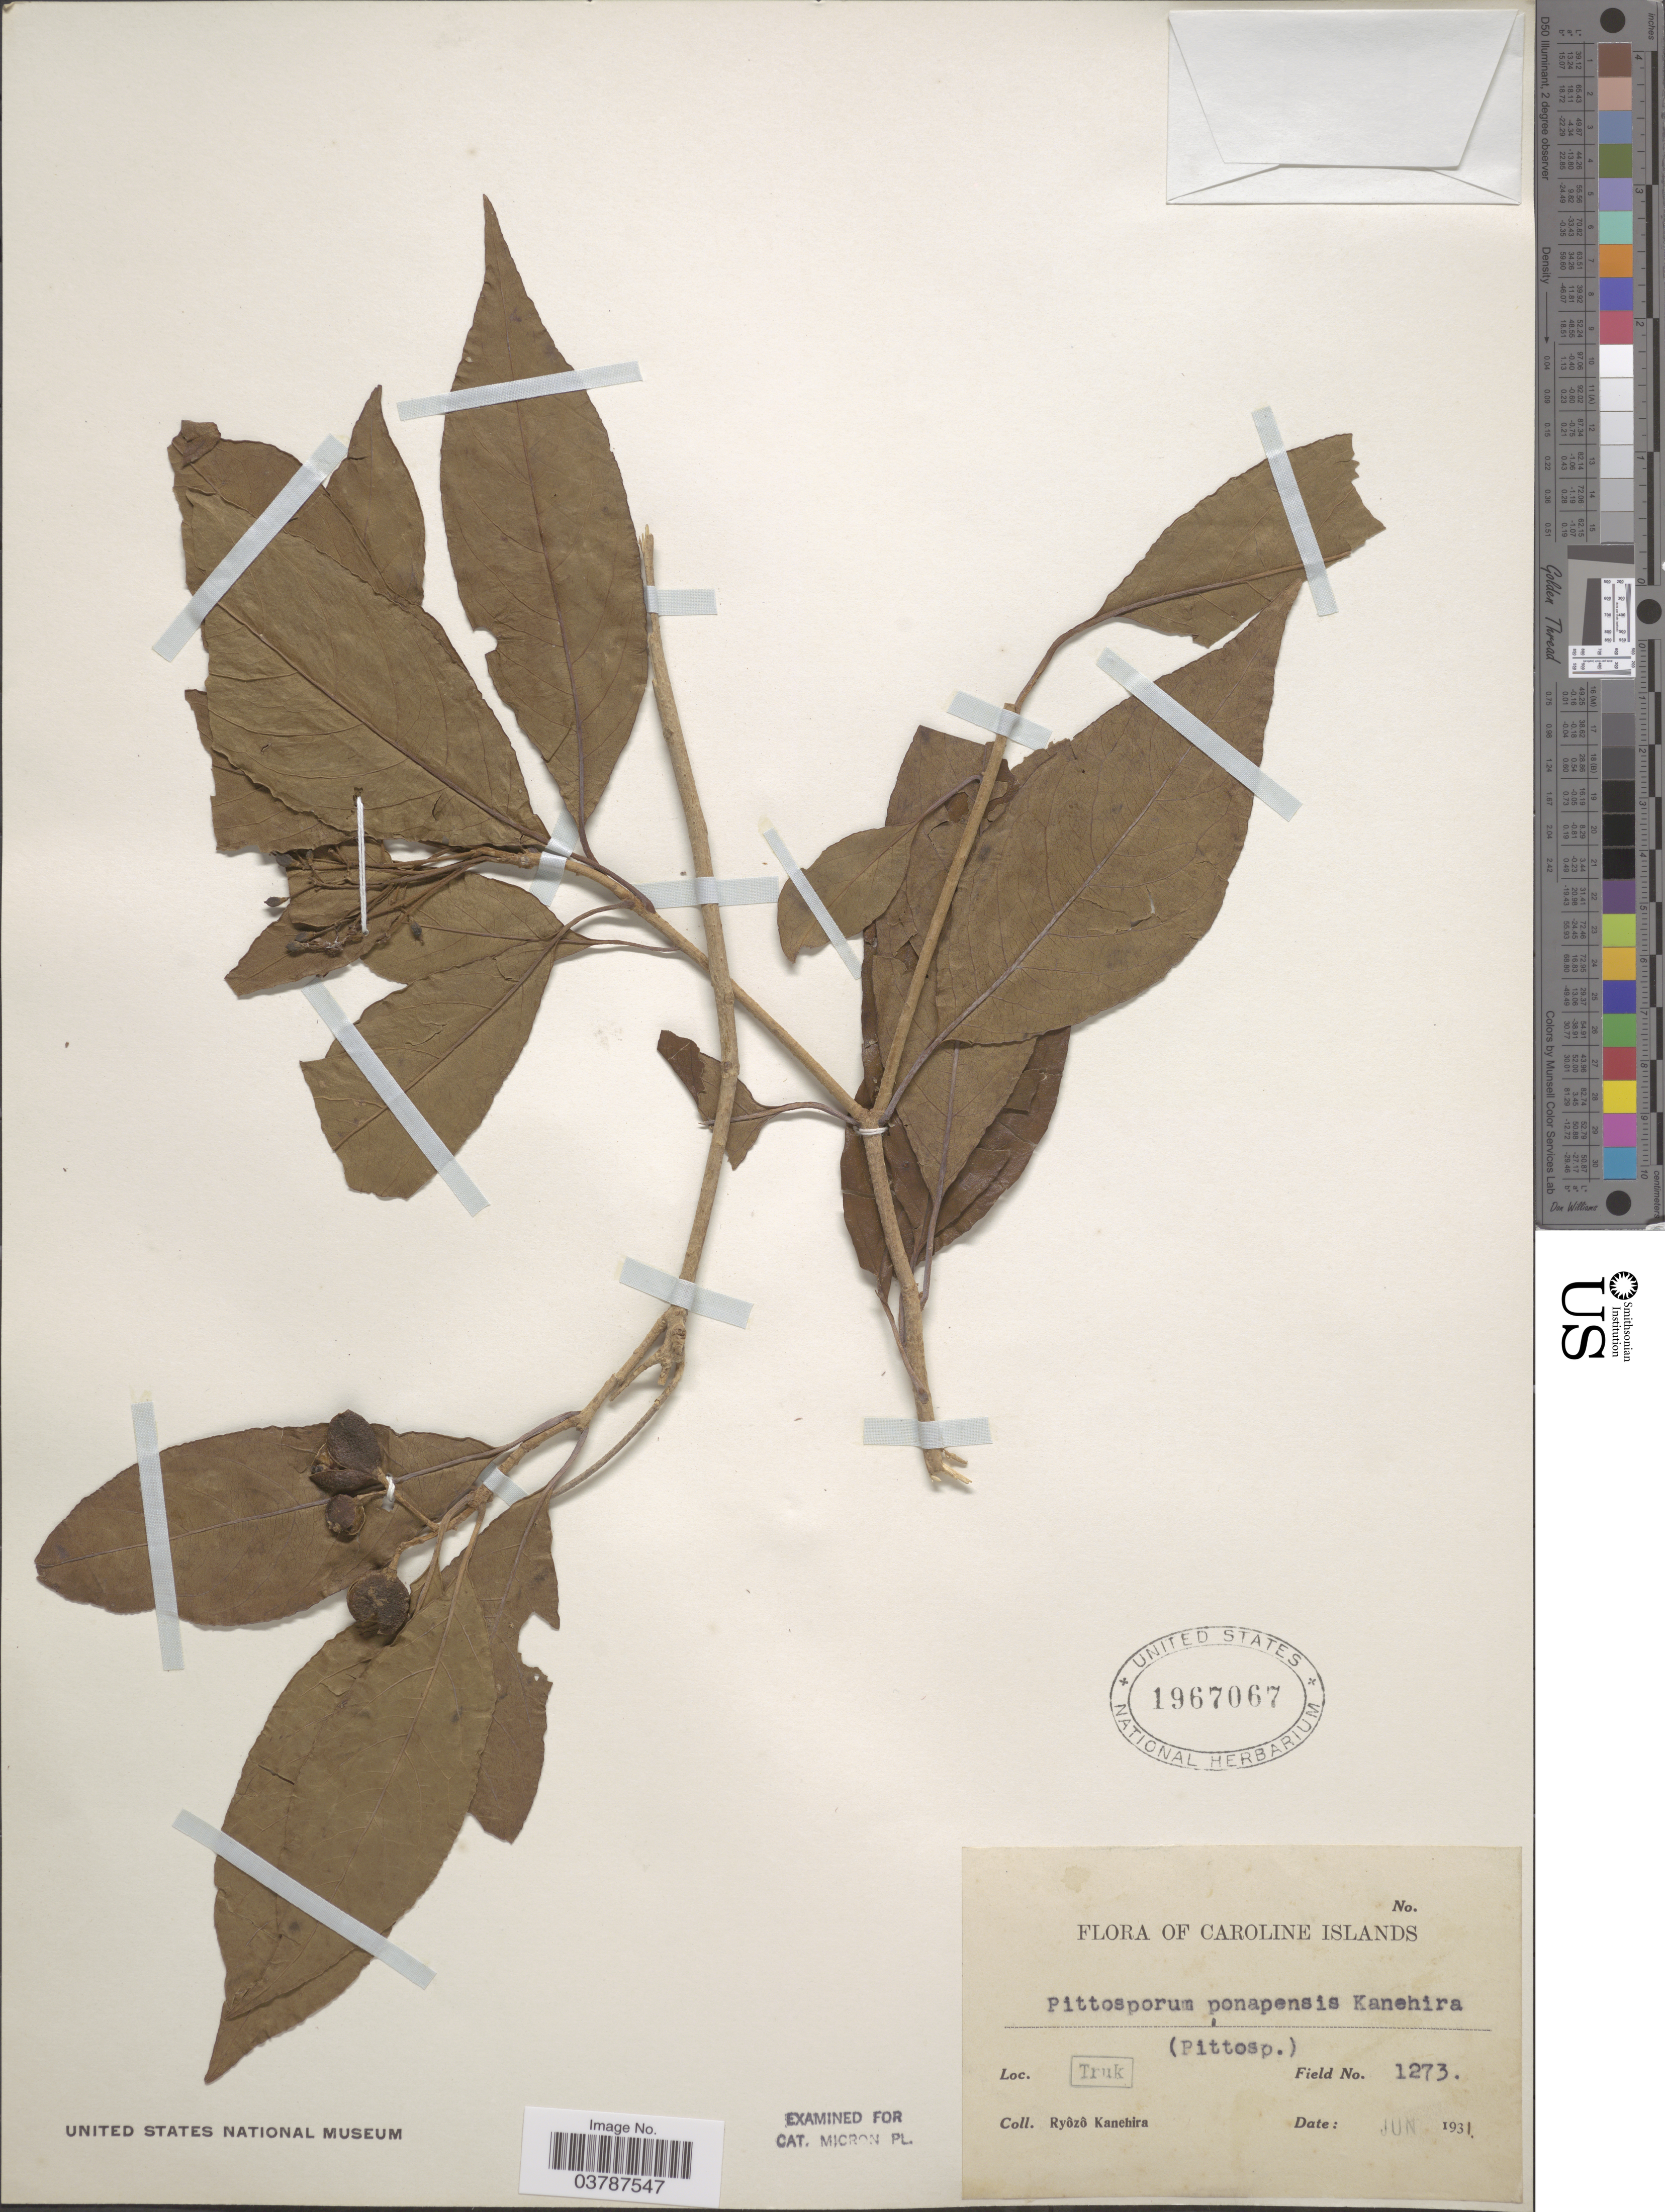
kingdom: Plantae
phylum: Tracheophyta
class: Magnoliopsida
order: Apiales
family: Pittosporaceae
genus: Pittosporum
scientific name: Pittosporum ponapense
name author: Kaneh.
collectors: R. Kanehira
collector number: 1273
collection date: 1931-06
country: Micronesia, Federated States of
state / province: Truk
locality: Caroline Islands.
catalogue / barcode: US 1967067